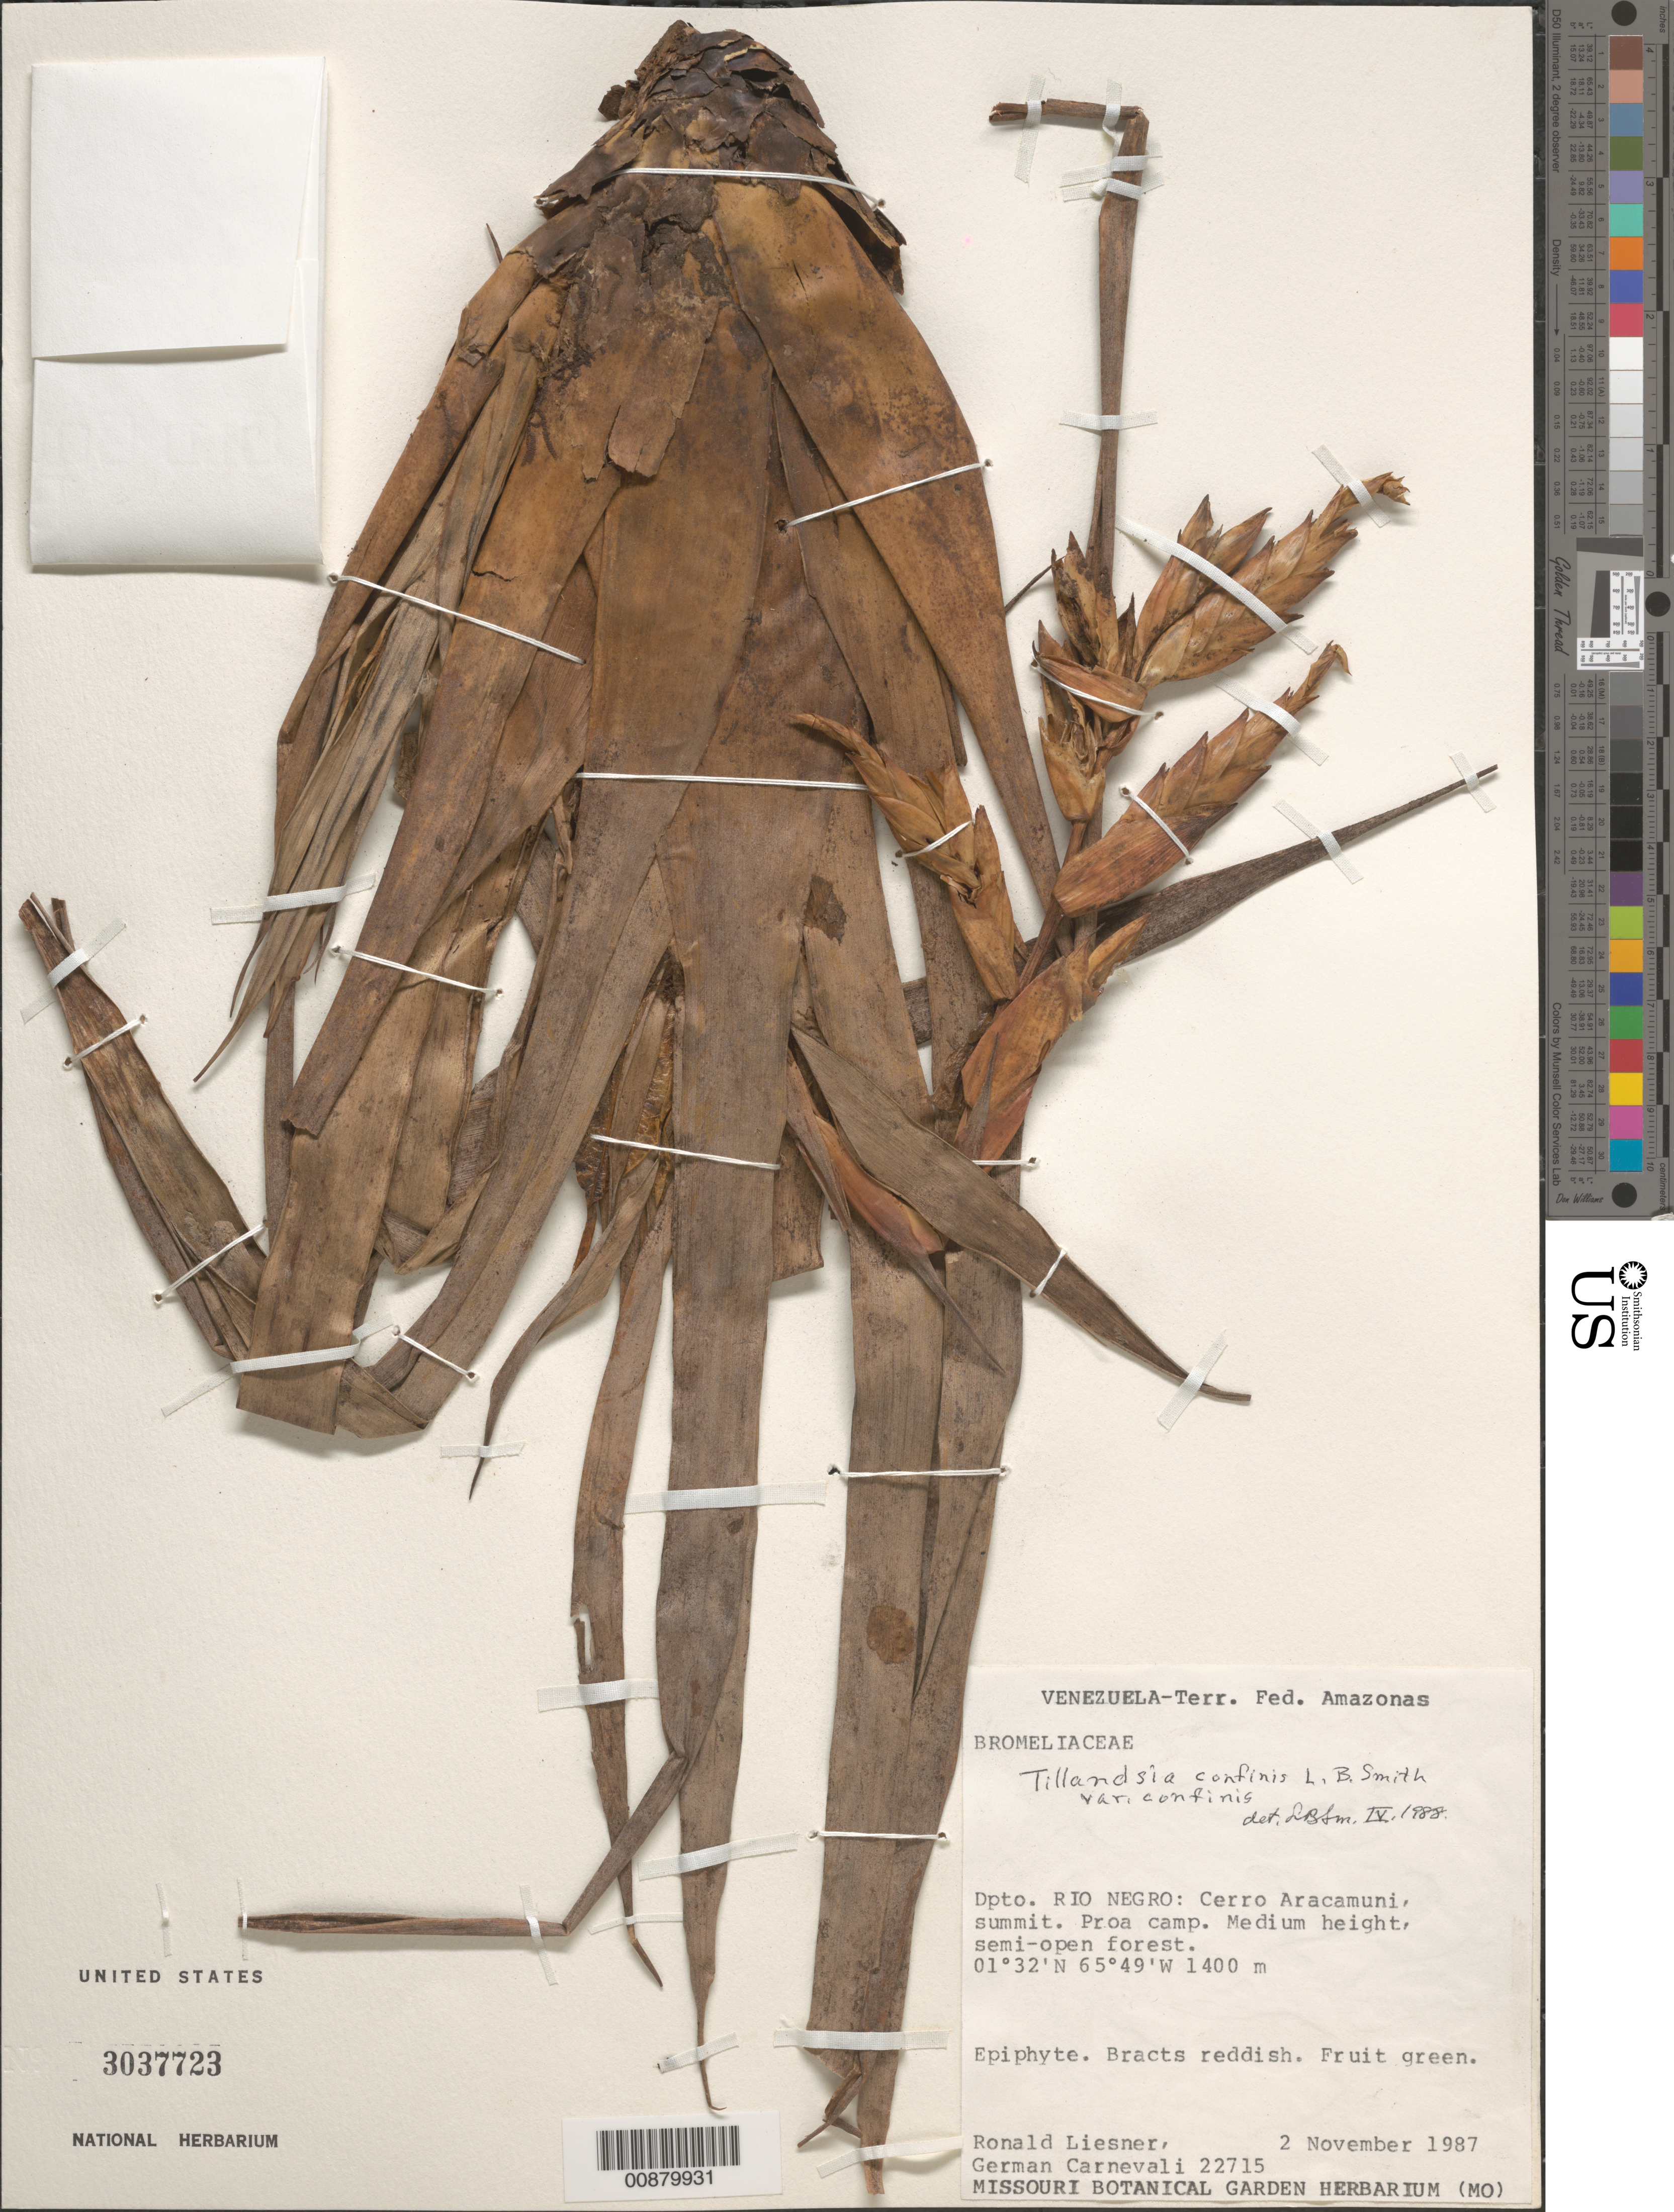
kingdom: Plantae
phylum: Tracheophyta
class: Liliopsida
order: Poales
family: Bromeliaceae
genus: Tillandsia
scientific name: Tillandsia confinis var. confinis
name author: L.B. Sm.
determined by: Smith, Lyman B., (US), NMNH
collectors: R. L. Liesner & G. Carnevali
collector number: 22715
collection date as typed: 2-Nov-87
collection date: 1987-11-02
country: Venezuela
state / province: Amazonas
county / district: Río Negro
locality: Cerro Aracamuni, summit; Proa camp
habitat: Medium height, semi-open forest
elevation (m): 1400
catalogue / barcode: US 3037723